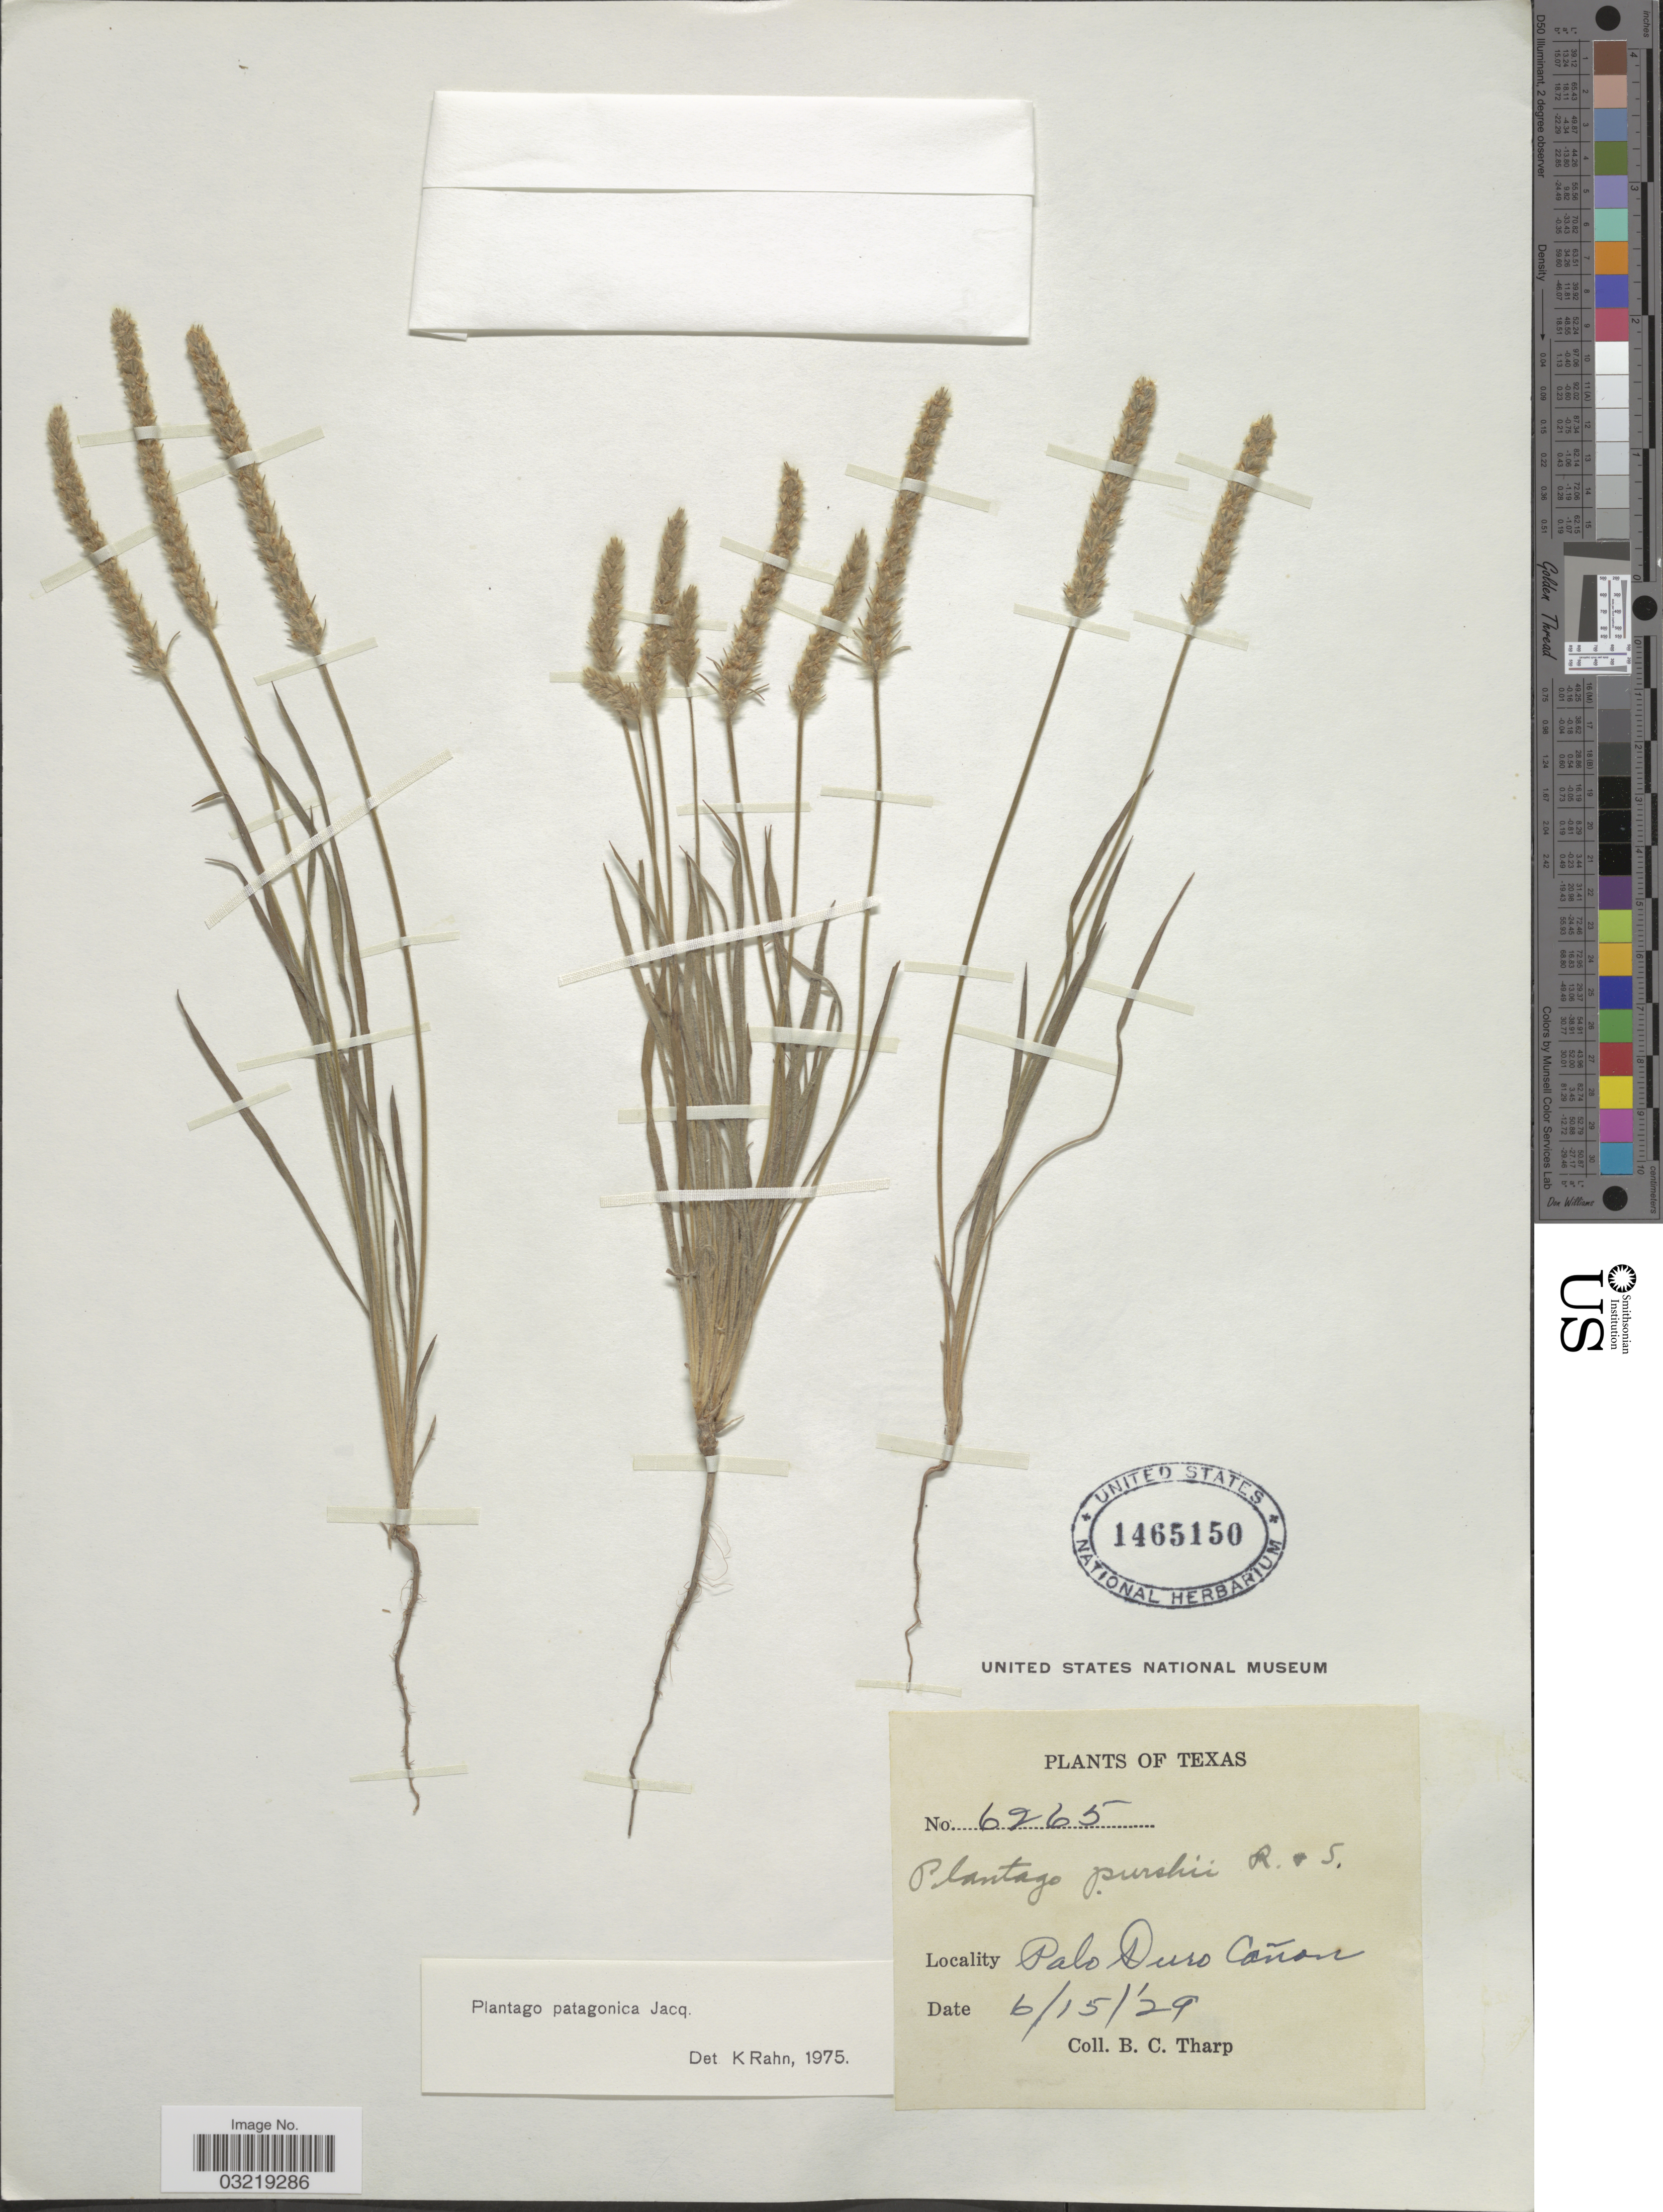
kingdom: Plantae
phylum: Tracheophyta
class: Magnoliopsida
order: Lamiales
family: Plantaginaceae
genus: Plantago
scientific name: Plantago patagonica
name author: Jacq.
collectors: B. C. Tharp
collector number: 6265*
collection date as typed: Transcribed d/m/y: 15/6/29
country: United States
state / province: Texas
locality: Palo Duro Cañon.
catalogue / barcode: US 1465150